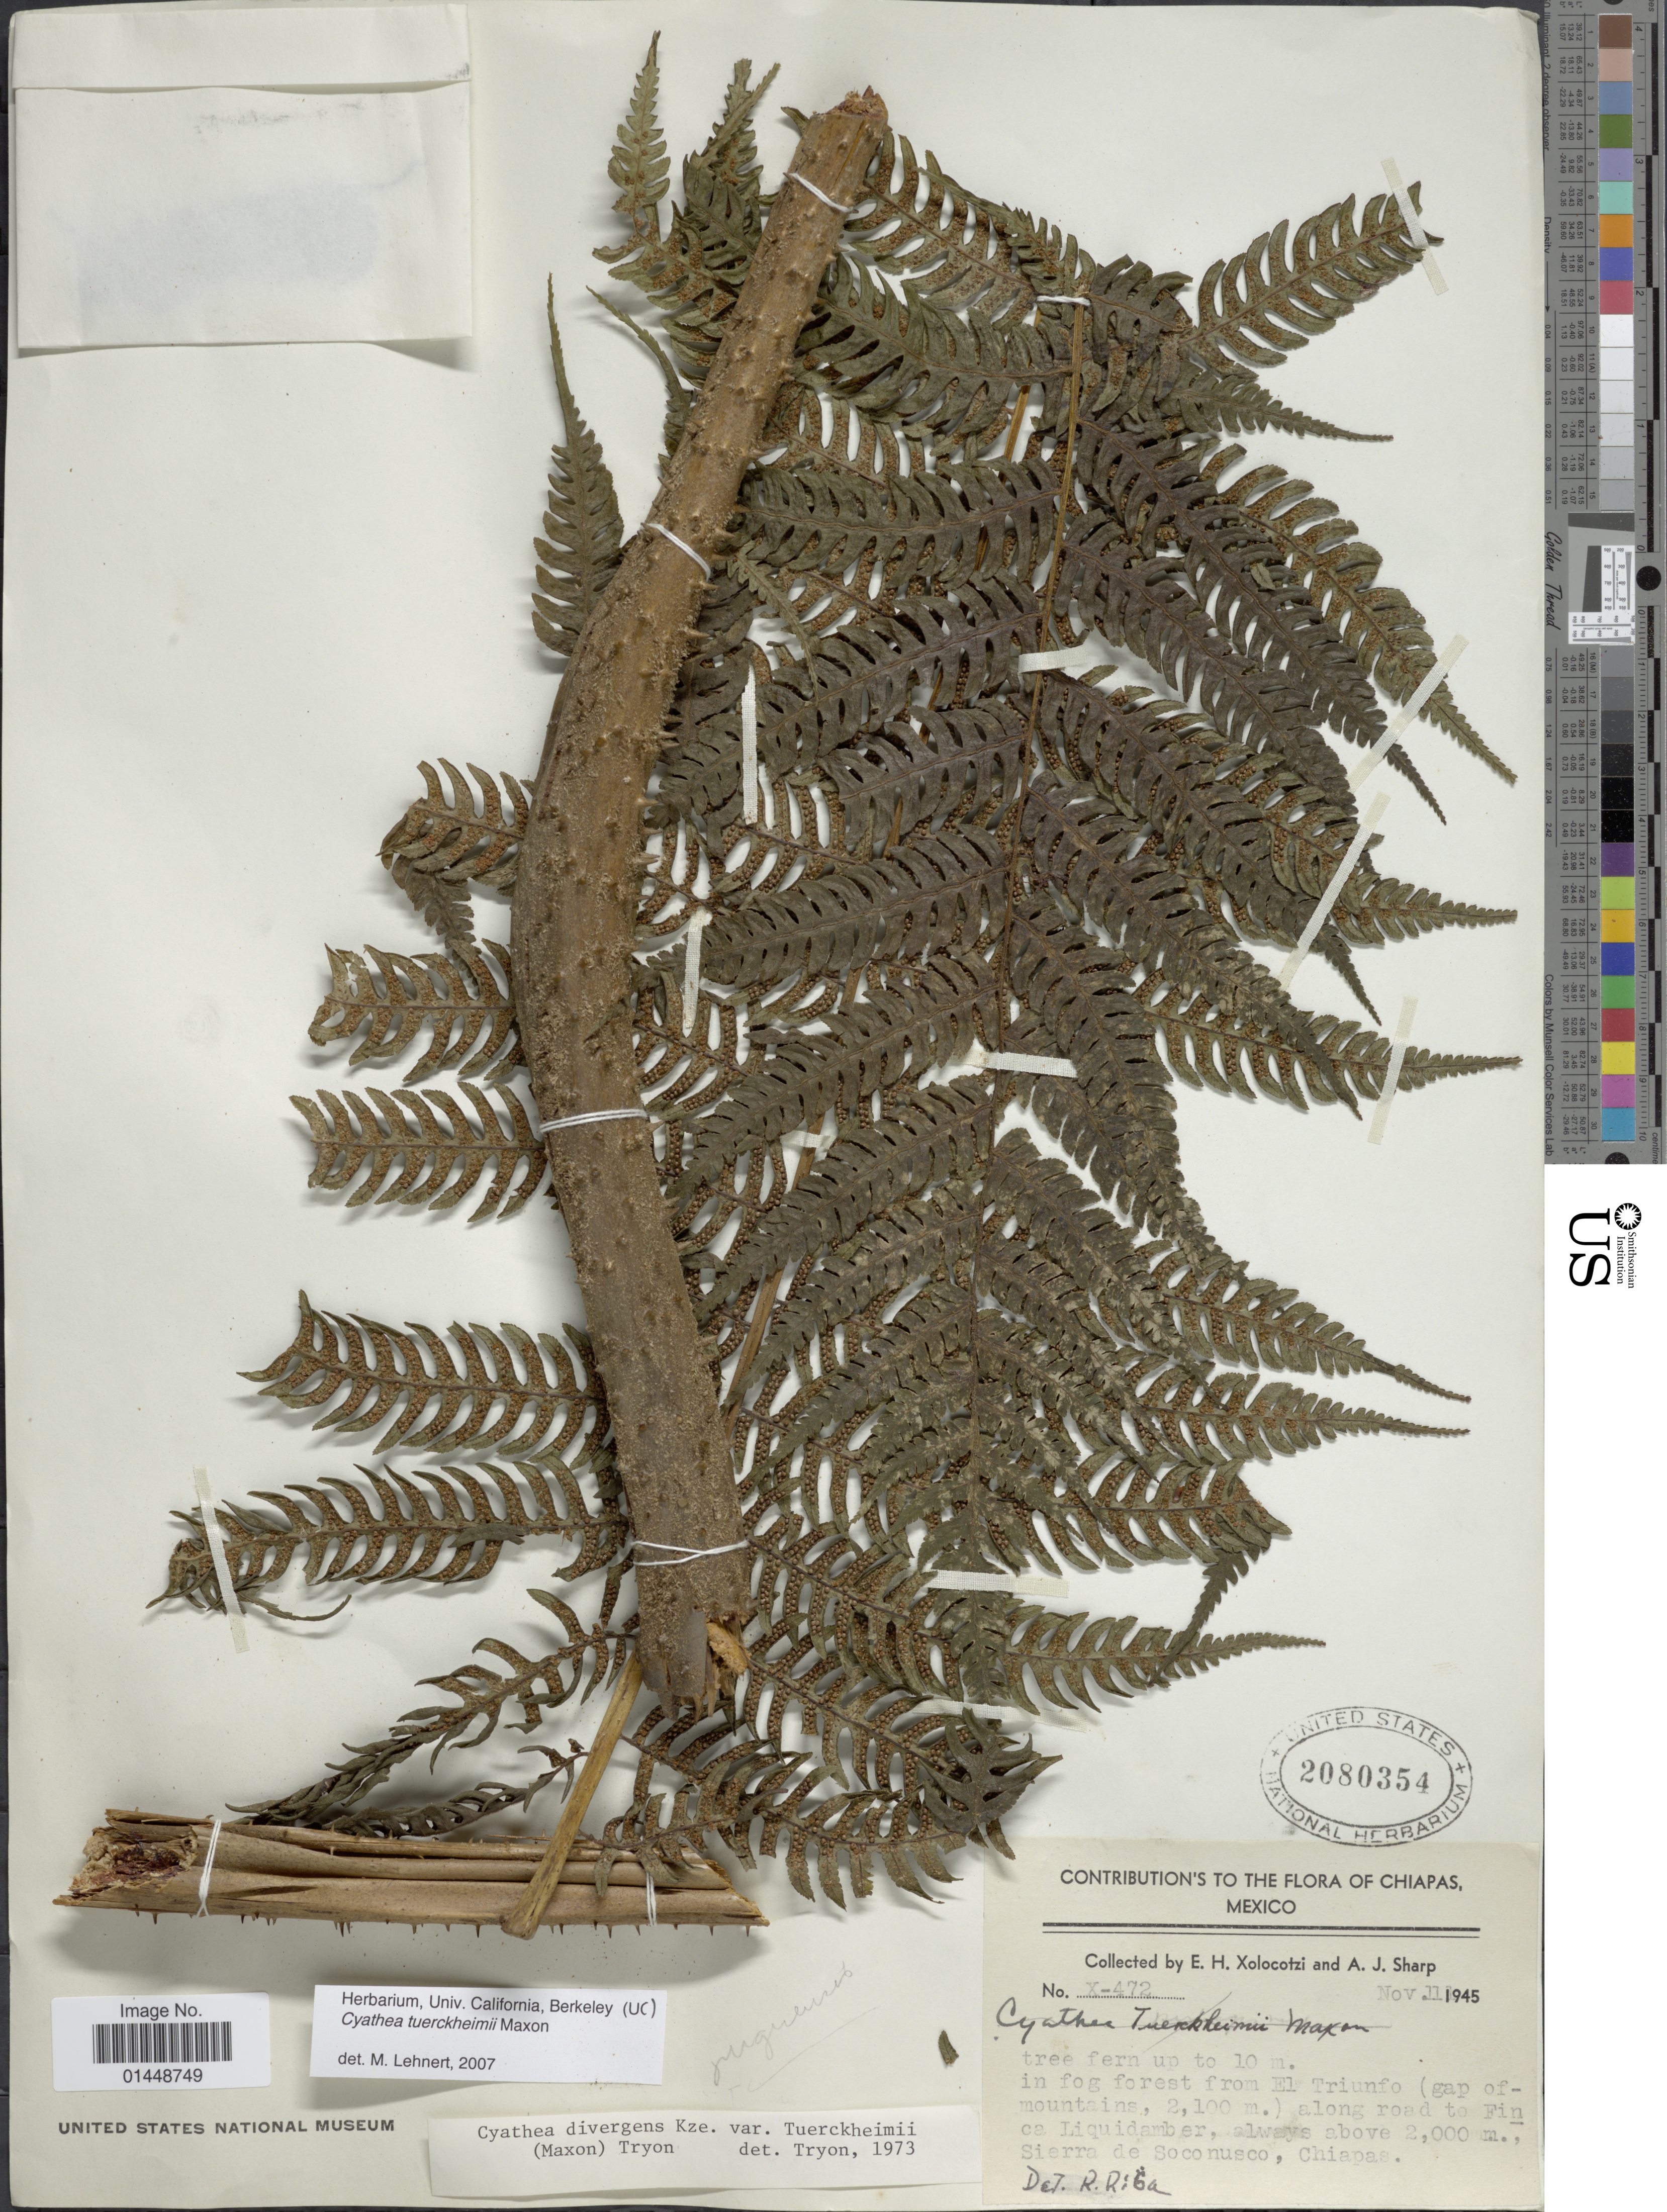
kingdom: Plantae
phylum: Tracheophyta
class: Polypodiopsida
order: Cyatheales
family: Cyatheaceae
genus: Cyathea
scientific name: Cyathea divergens var. tuerckheimii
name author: (Maxon) R.M. Tryon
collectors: E. I. Hernández-X. & A. J. Sharp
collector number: X-472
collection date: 1945-11-11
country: Mexico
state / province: Chiapas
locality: In fog forest from El Triunfo (gap of-mountain), along road to Finca Liquidamber, Sierra de Soconusco, Chiapas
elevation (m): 2000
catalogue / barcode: US 2080354